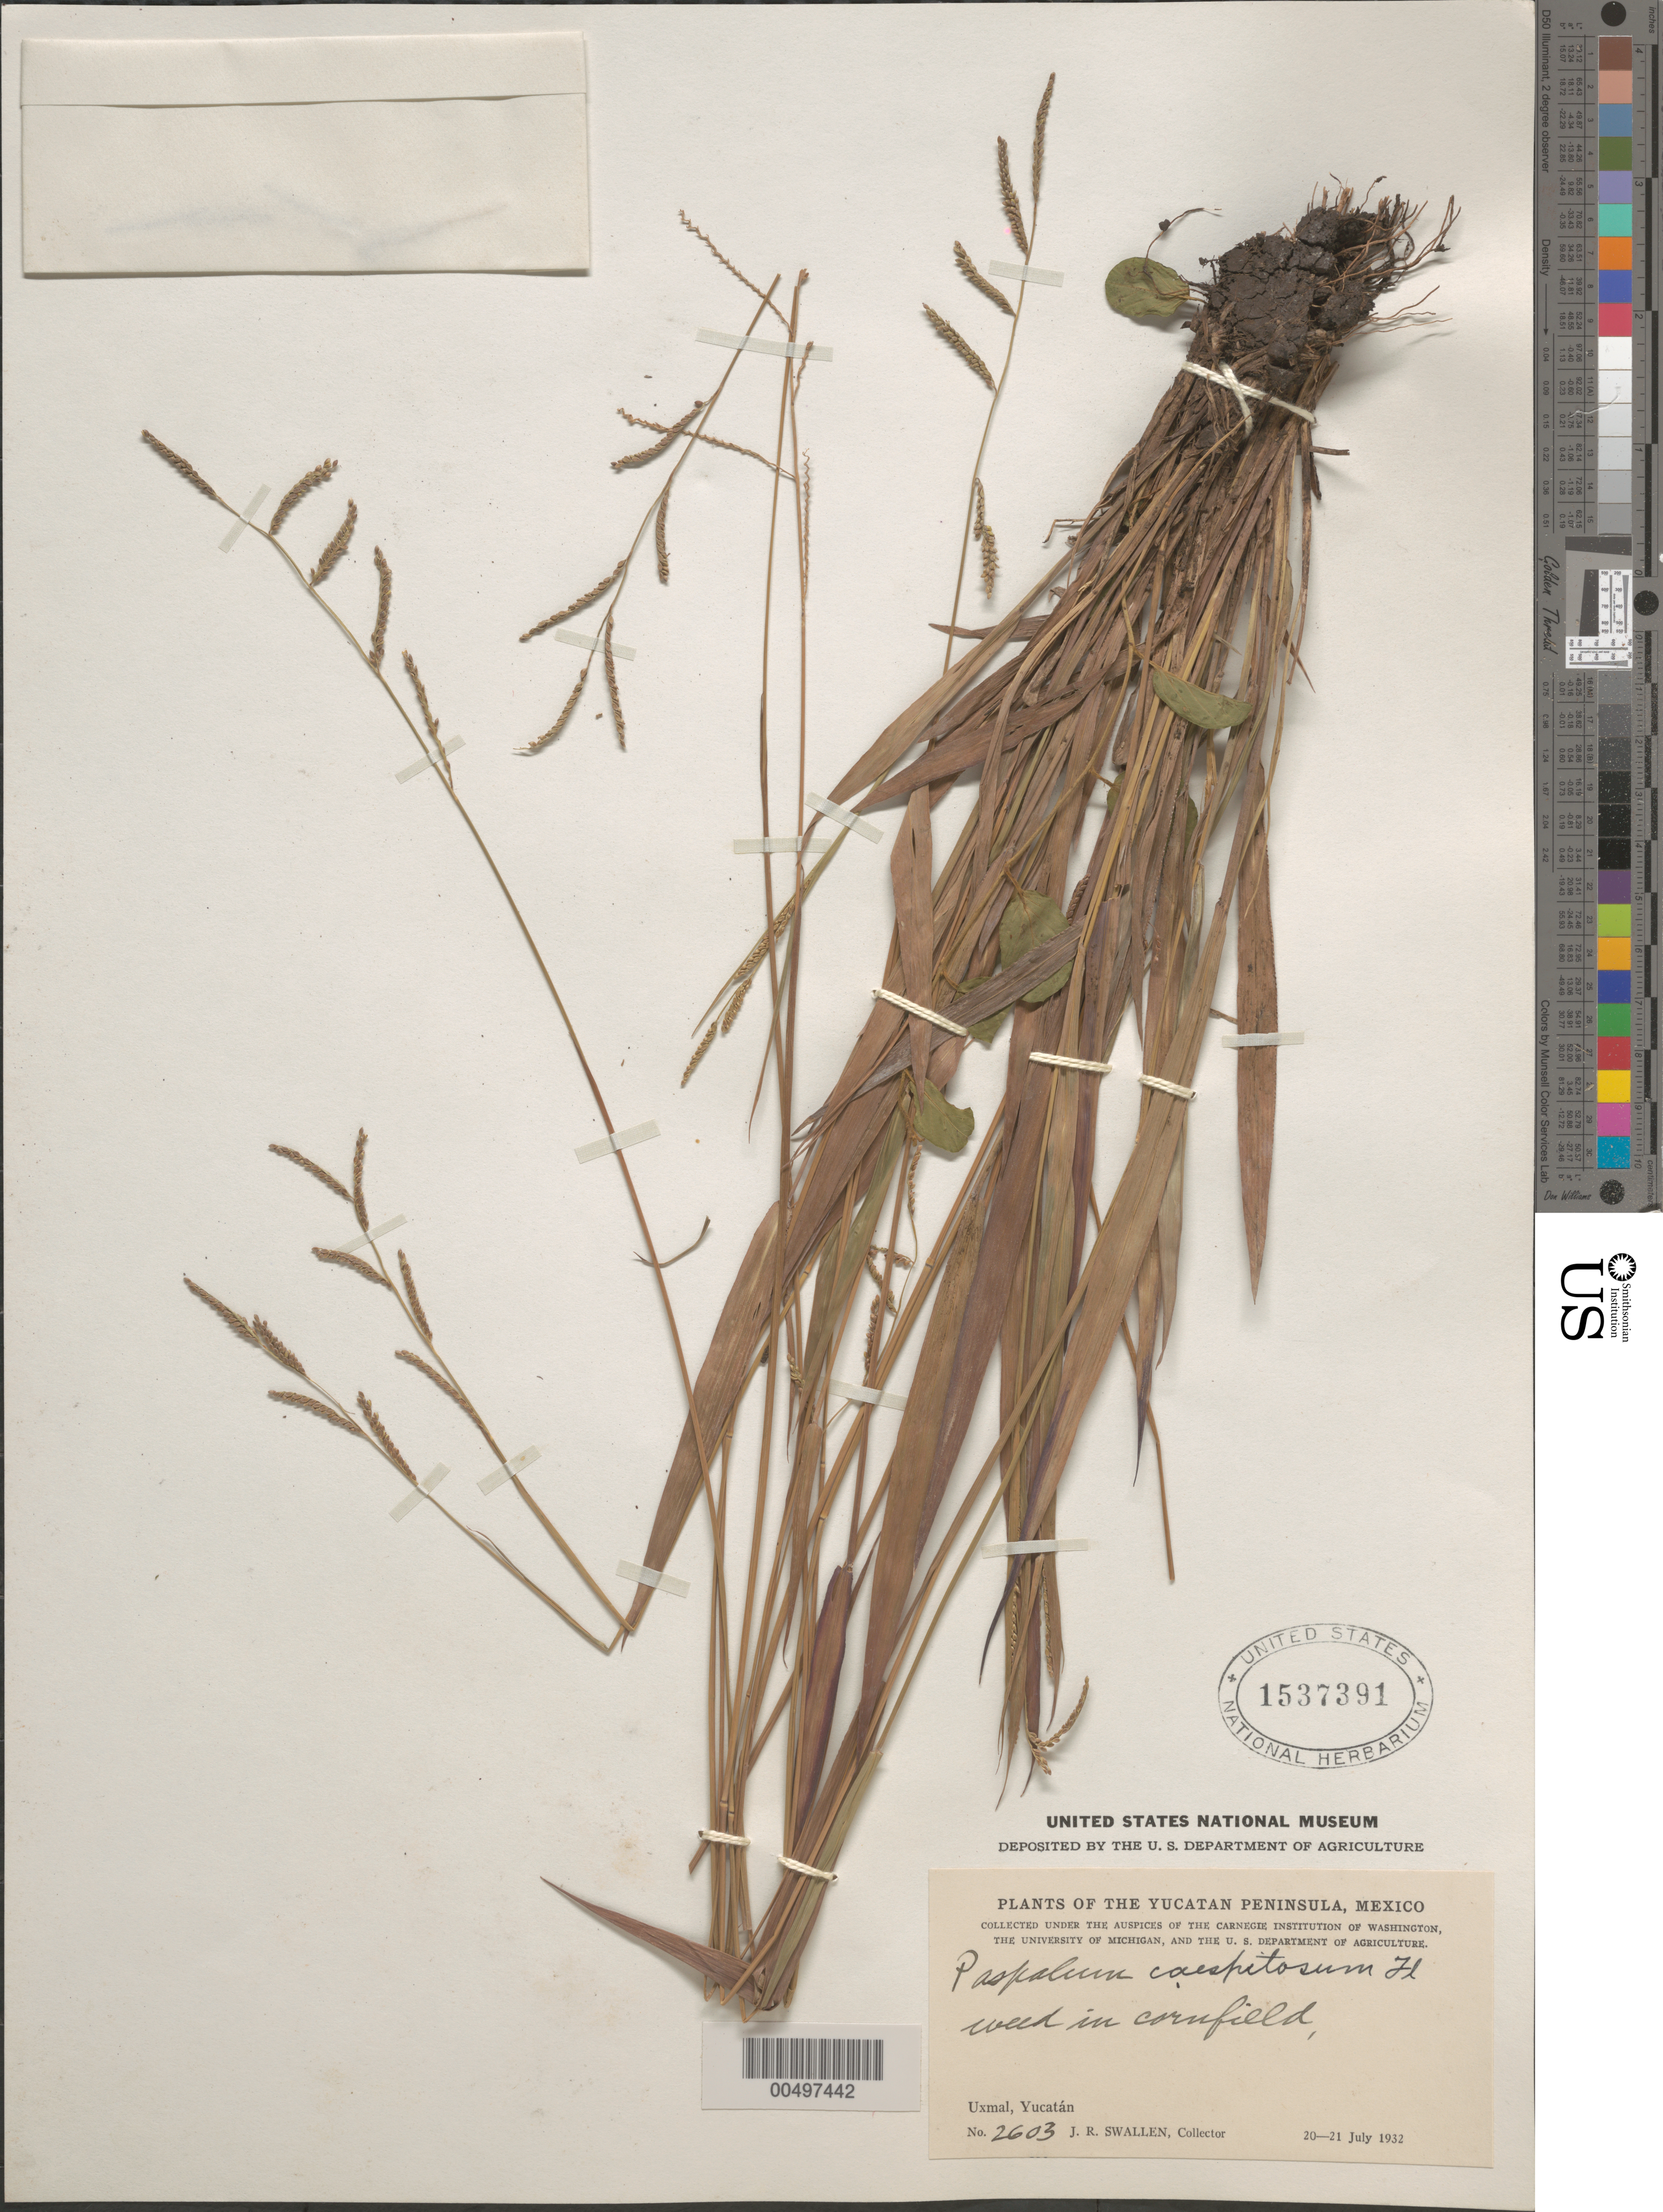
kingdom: Plantae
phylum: Tracheophyta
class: Liliopsida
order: Poales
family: Poaceae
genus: Paspalum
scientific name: Paspalum caespitosum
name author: Flüggé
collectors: J. R. Swallen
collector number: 2603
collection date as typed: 20 Jul 1932 to 21 Jul 1932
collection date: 1932-07-20/1932-07-21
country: Mexico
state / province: Yucatan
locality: Yucatan Peninsula, Uxmal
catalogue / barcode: US 1537391